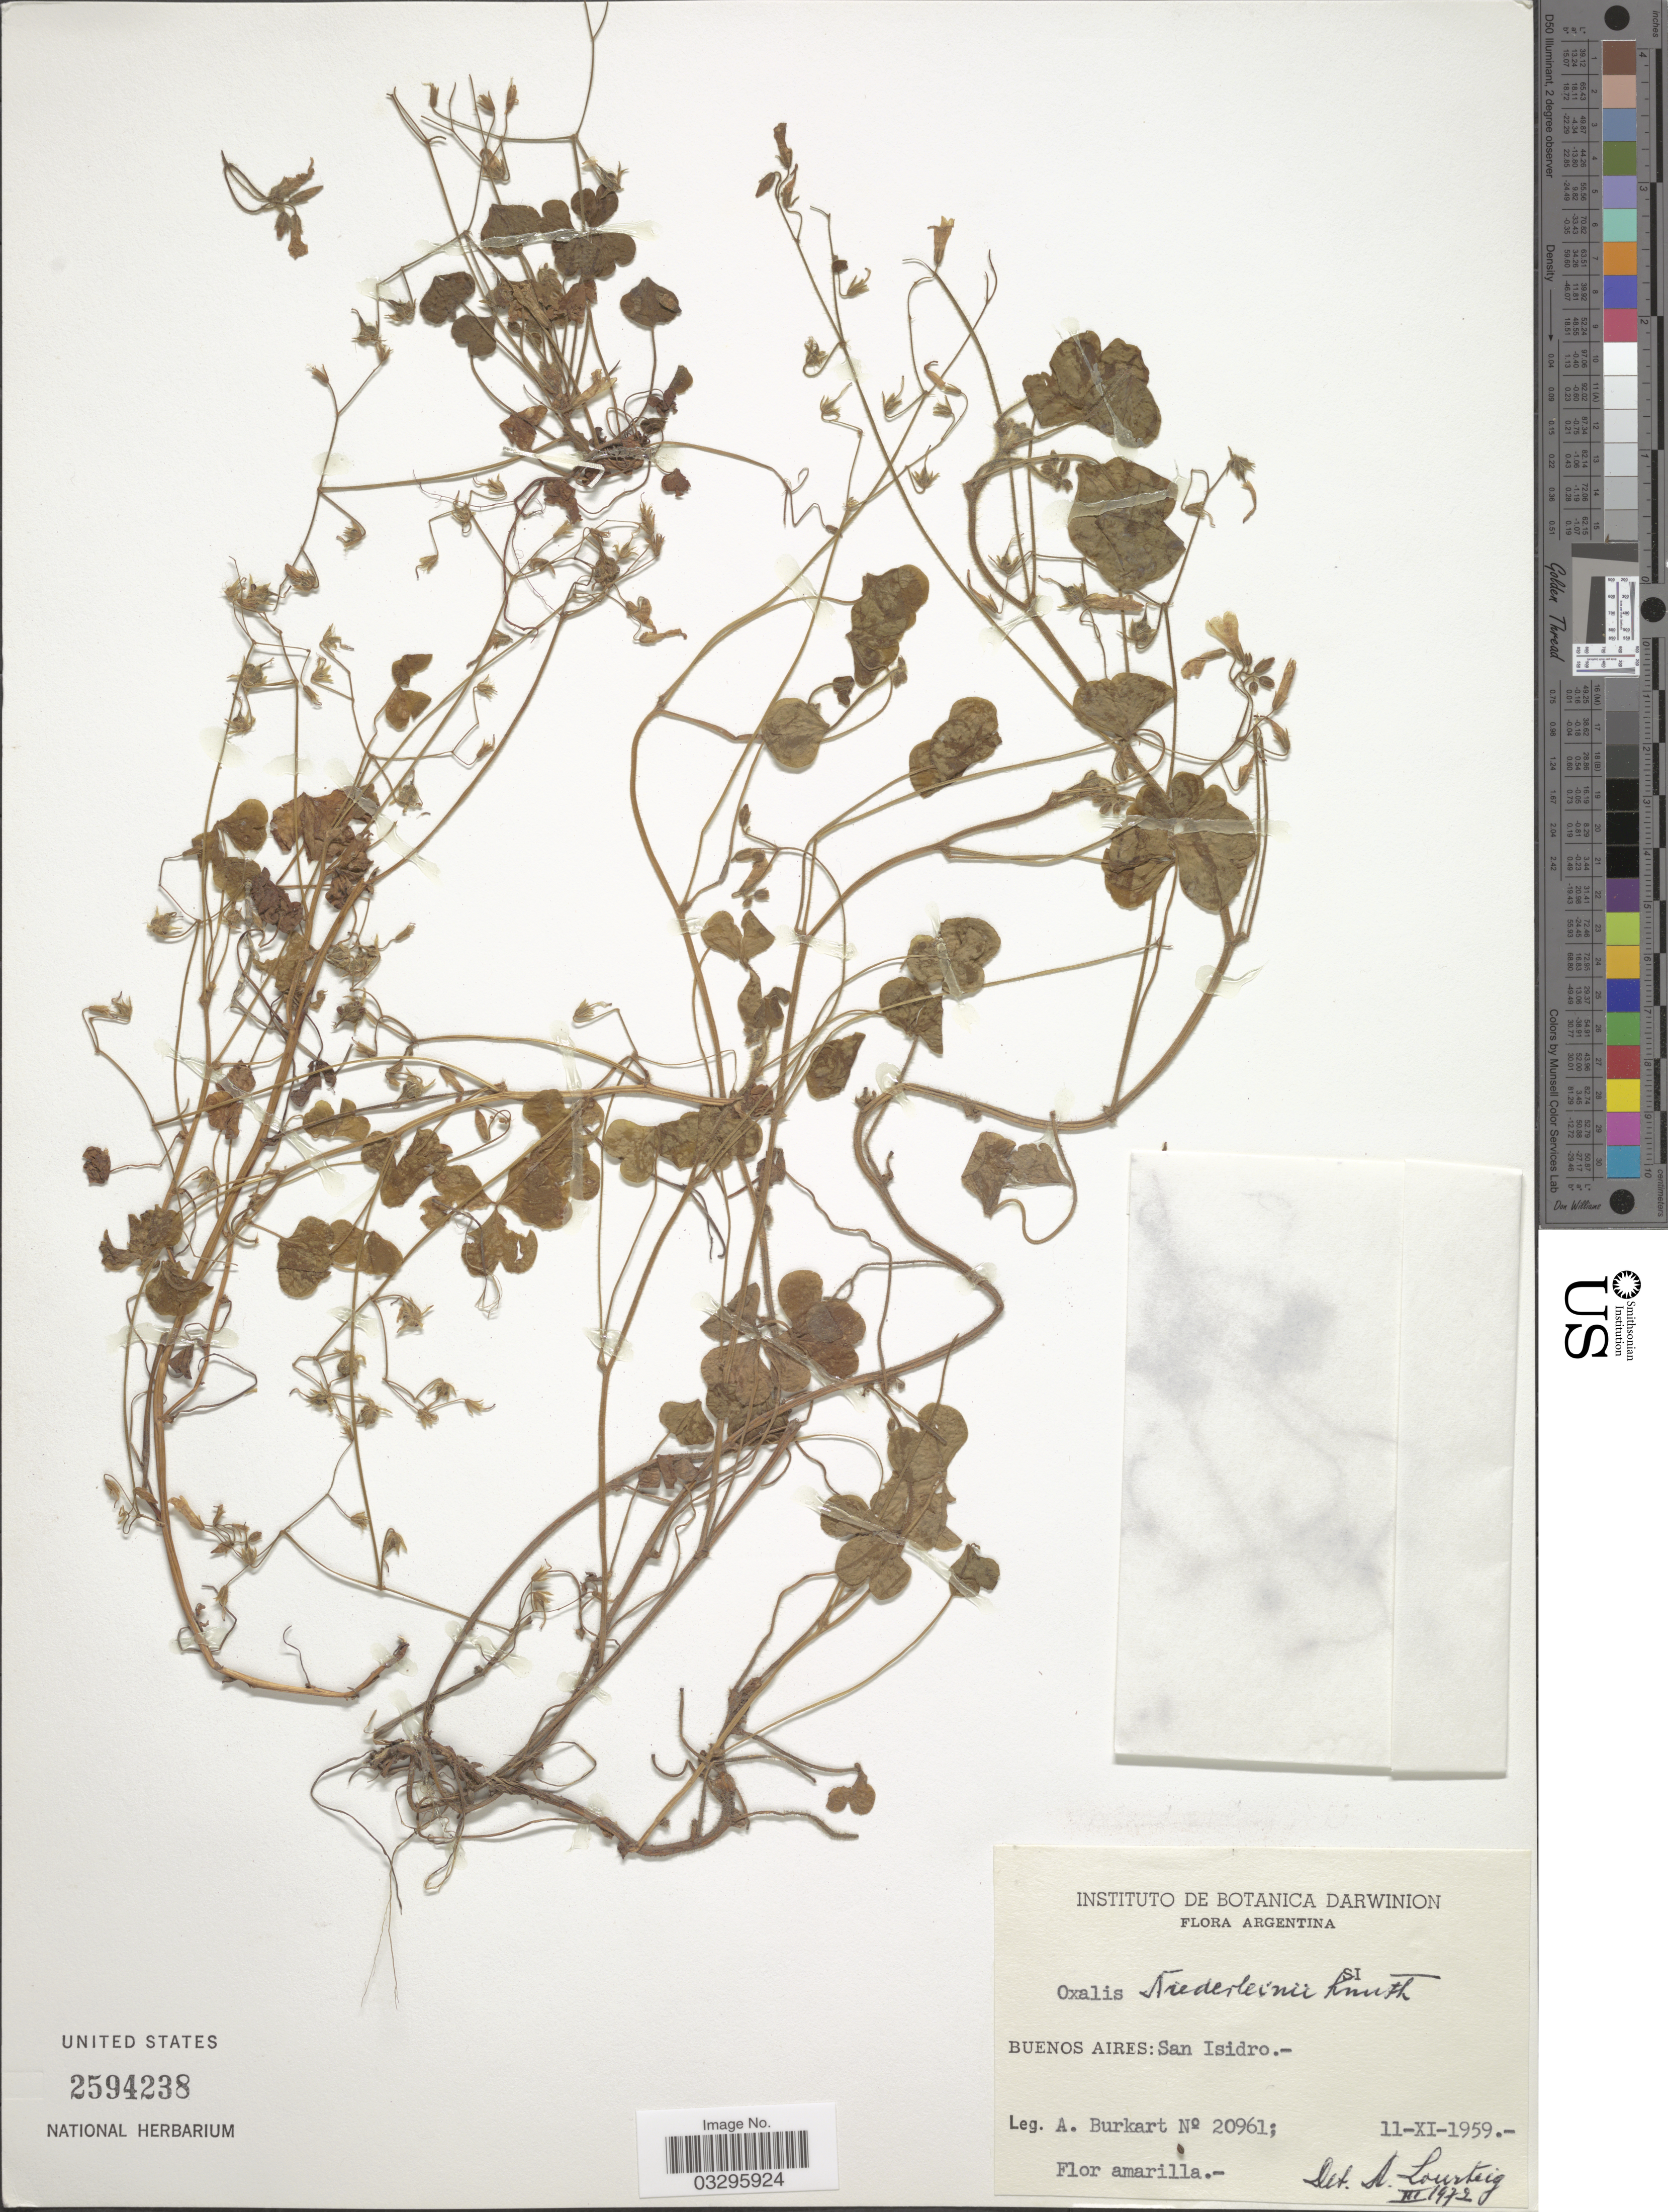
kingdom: Plantae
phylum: Tracheophyta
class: Magnoliopsida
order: Oxalidales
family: Oxalidaceae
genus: Oxalis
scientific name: Oxalis niederleinii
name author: R. Knuth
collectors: A. E. Burkart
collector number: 20961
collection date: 1959-11-11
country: Argentina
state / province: Buenos Aires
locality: San Isidro.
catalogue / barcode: US 2594238